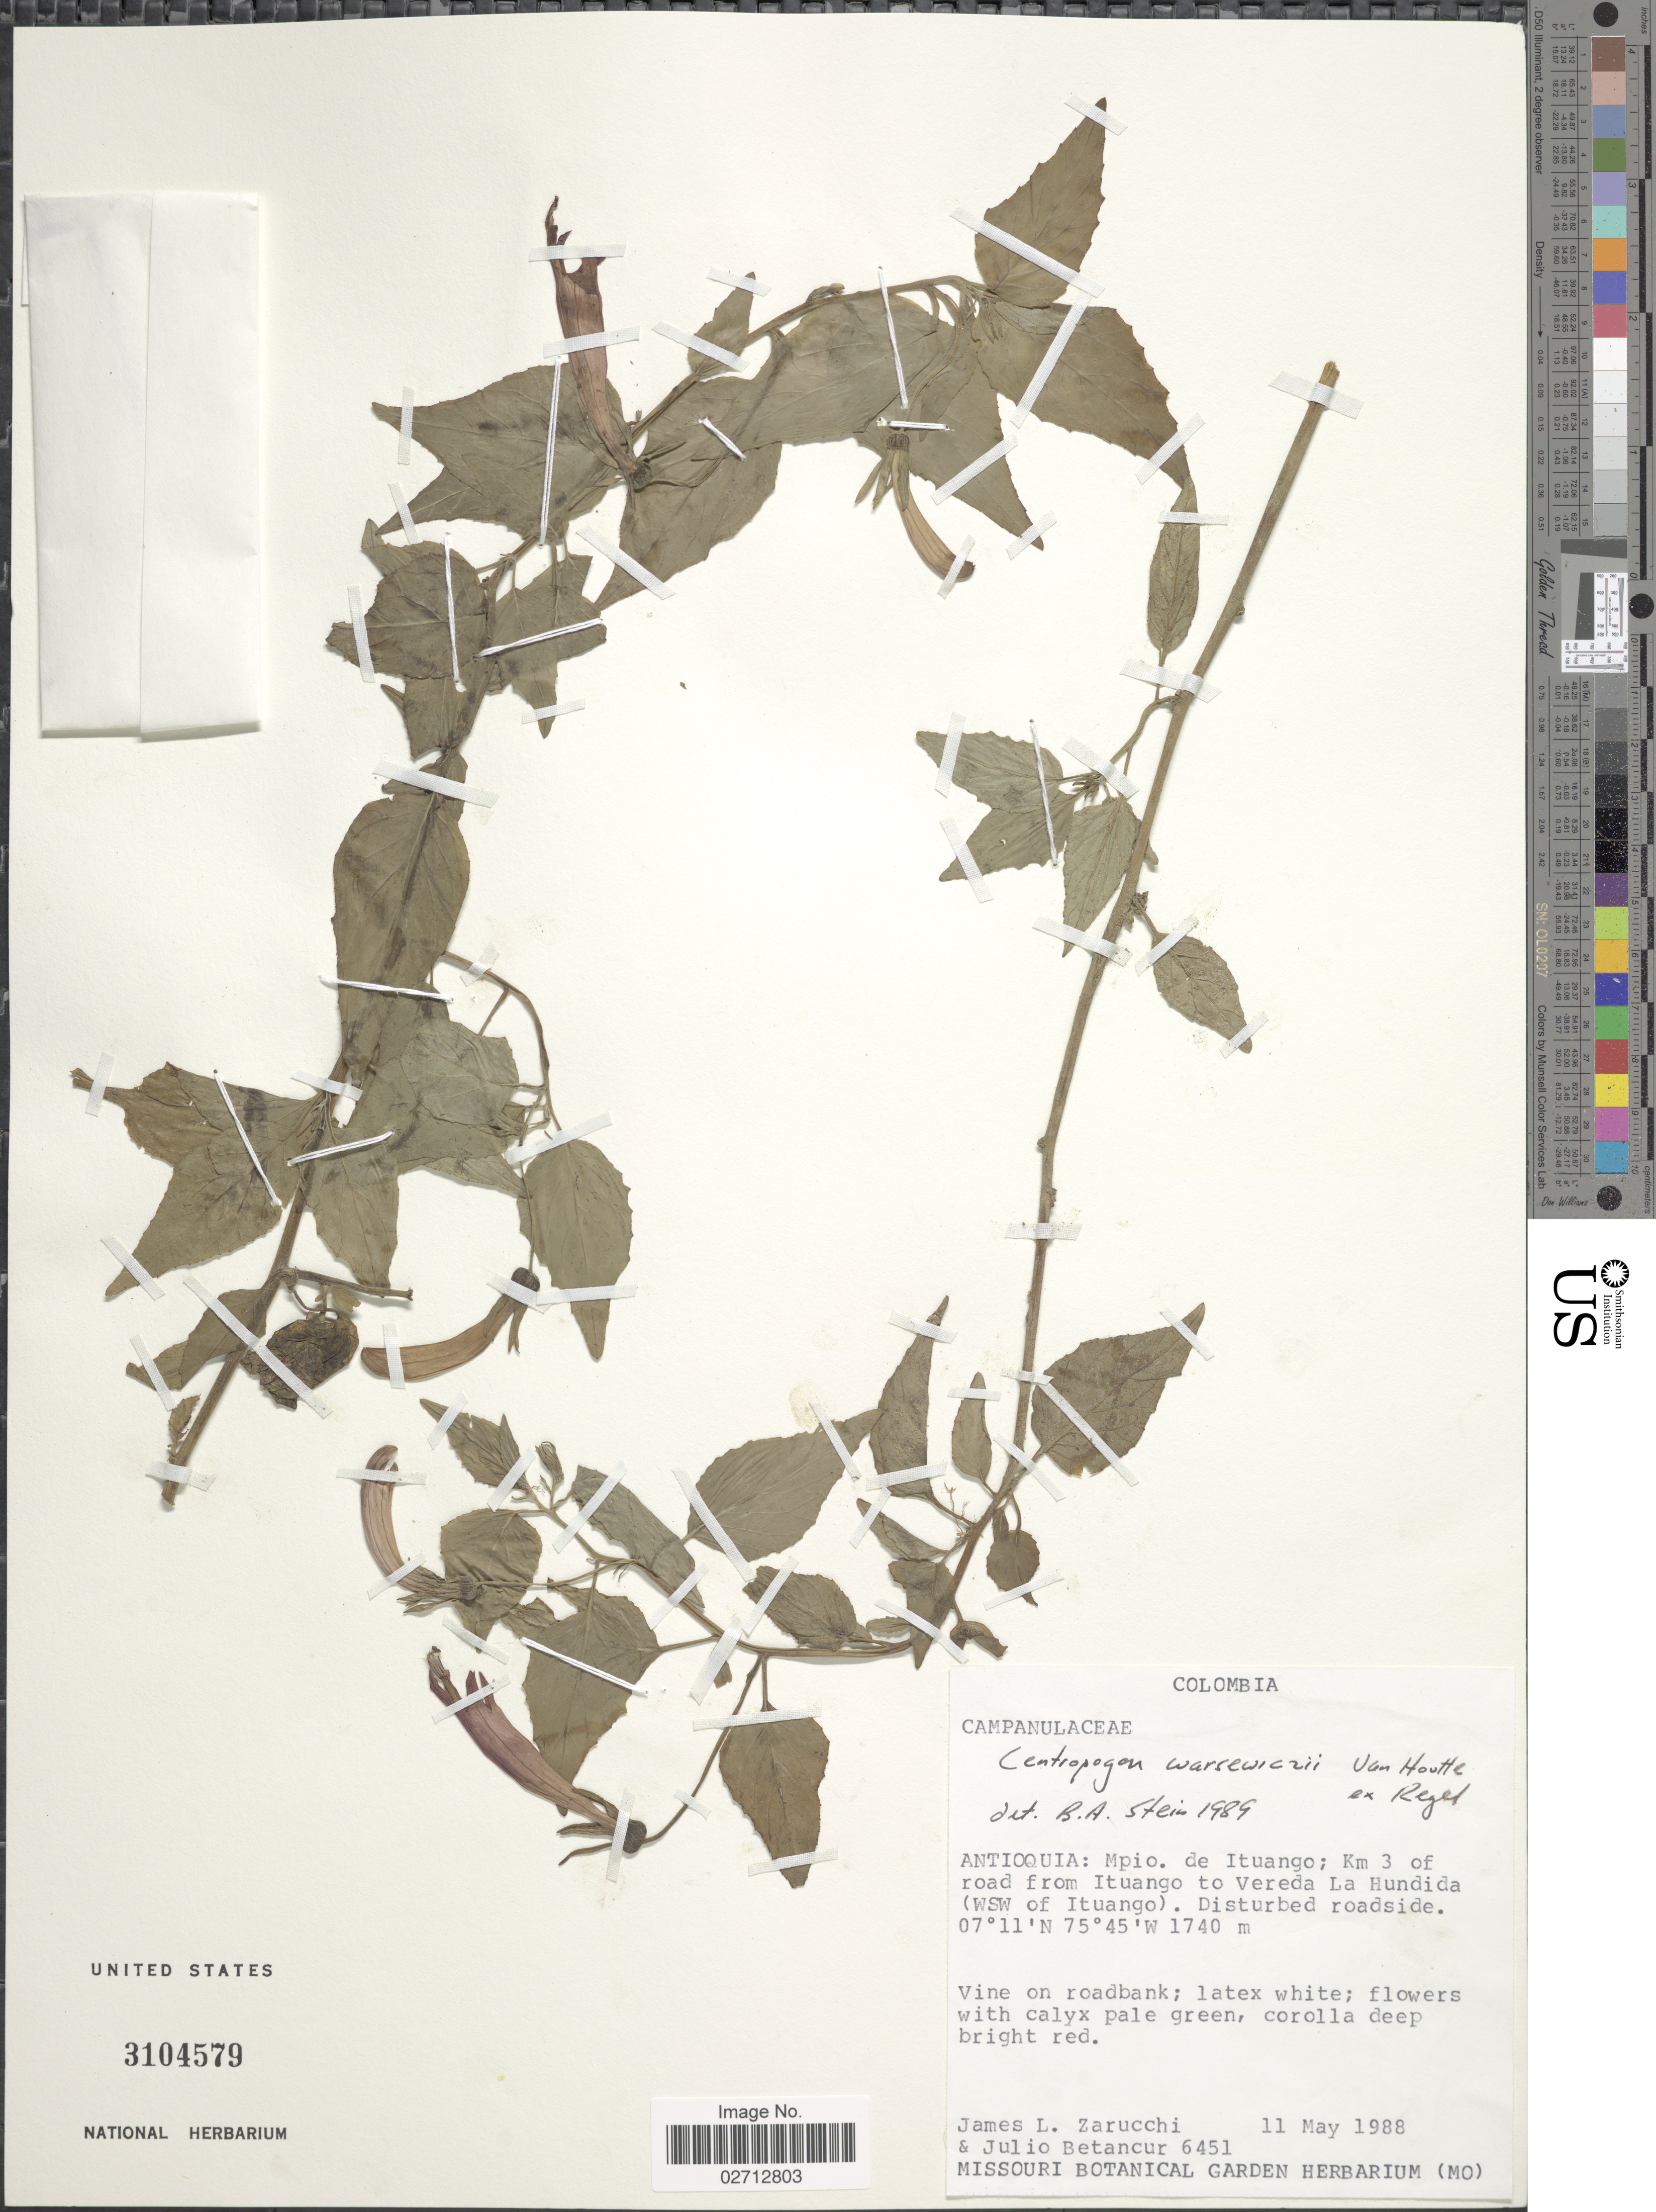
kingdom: Plantae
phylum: Tracheophyta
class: Magnoliopsida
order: Asterales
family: Campanulaceae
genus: Centropogon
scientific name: Centropogon warscewiczii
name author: Van Houtte ex Regel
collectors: J. L. Zarucchi & J. Betancur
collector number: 6451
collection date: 1988-05-11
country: Colombia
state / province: Antioquia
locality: Mpio. de Ituango; Km 3 of road from Ituango to Vereda La Hundida (WSW of Ituango)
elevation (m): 1740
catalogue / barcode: US 3104579